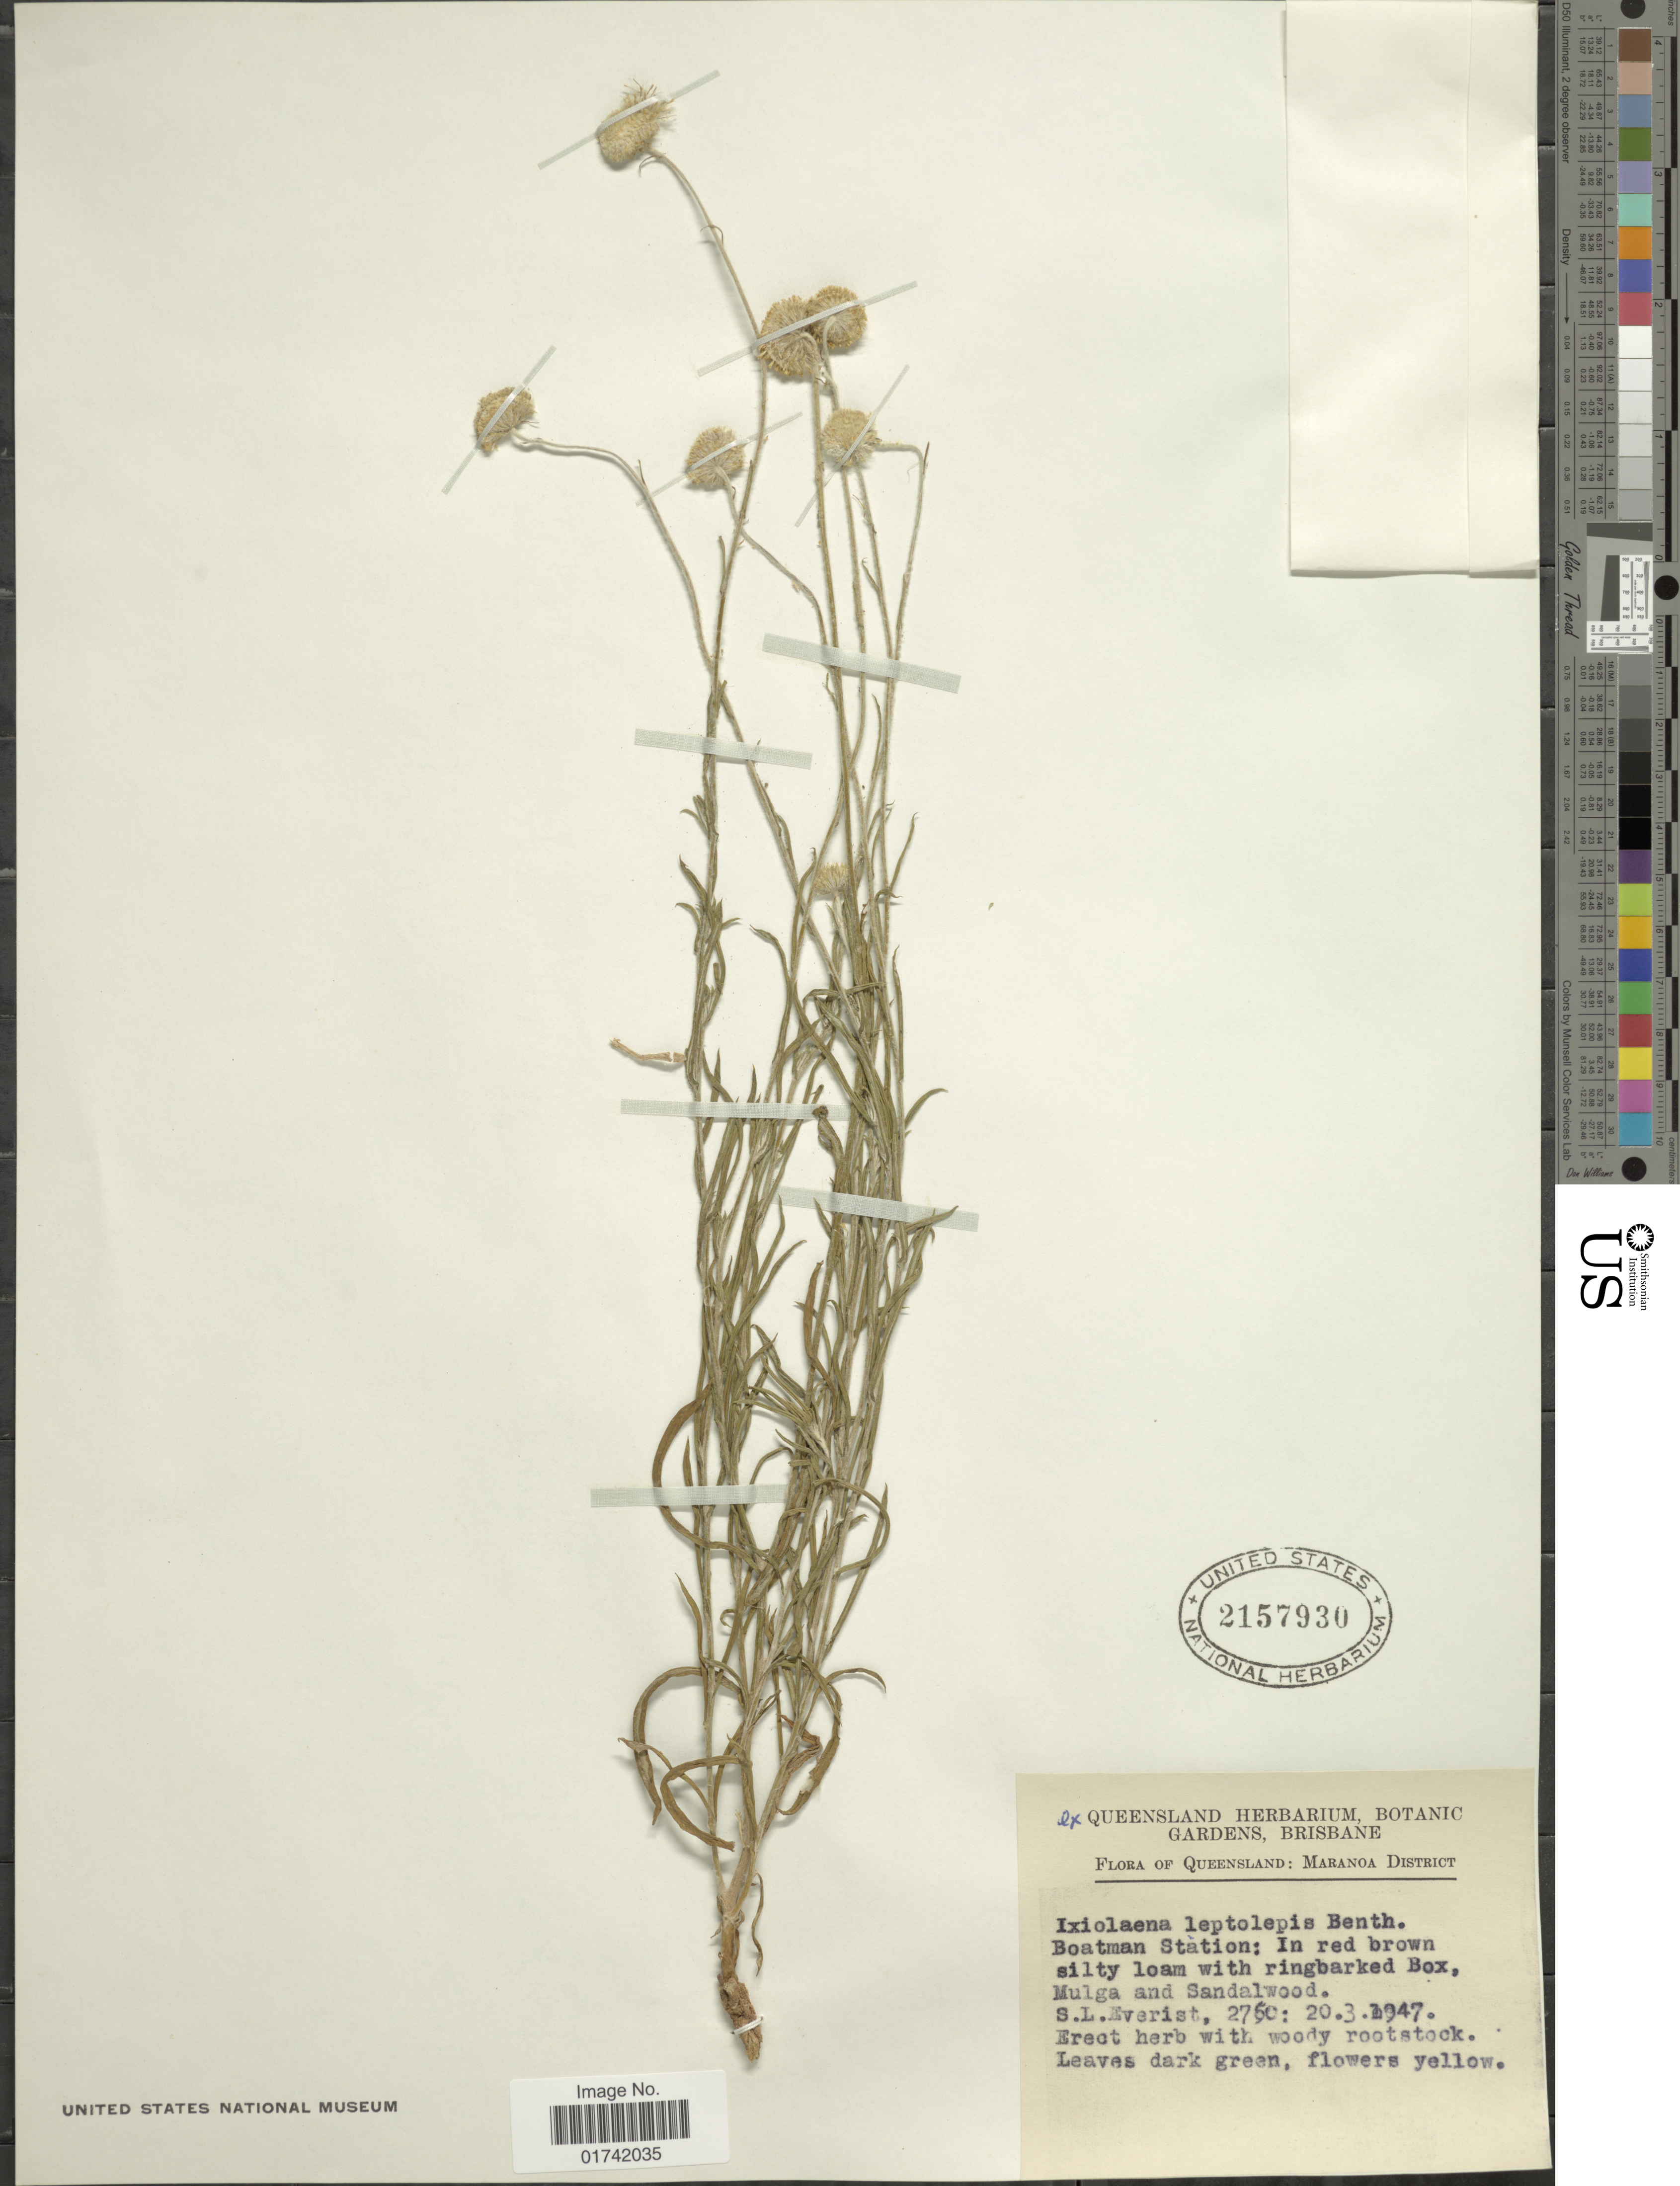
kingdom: Plantae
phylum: Tracheophyta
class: Magnoliopsida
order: Asterales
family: Asteraceae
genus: Ixiolaena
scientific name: Ixiolaena leptolepis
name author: (DC.) Benth.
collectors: S. Everist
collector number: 2760*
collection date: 1947-03-20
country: Australia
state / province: Queensland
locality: Boatman Station, Mulga and Sandalwood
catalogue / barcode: US 2157930